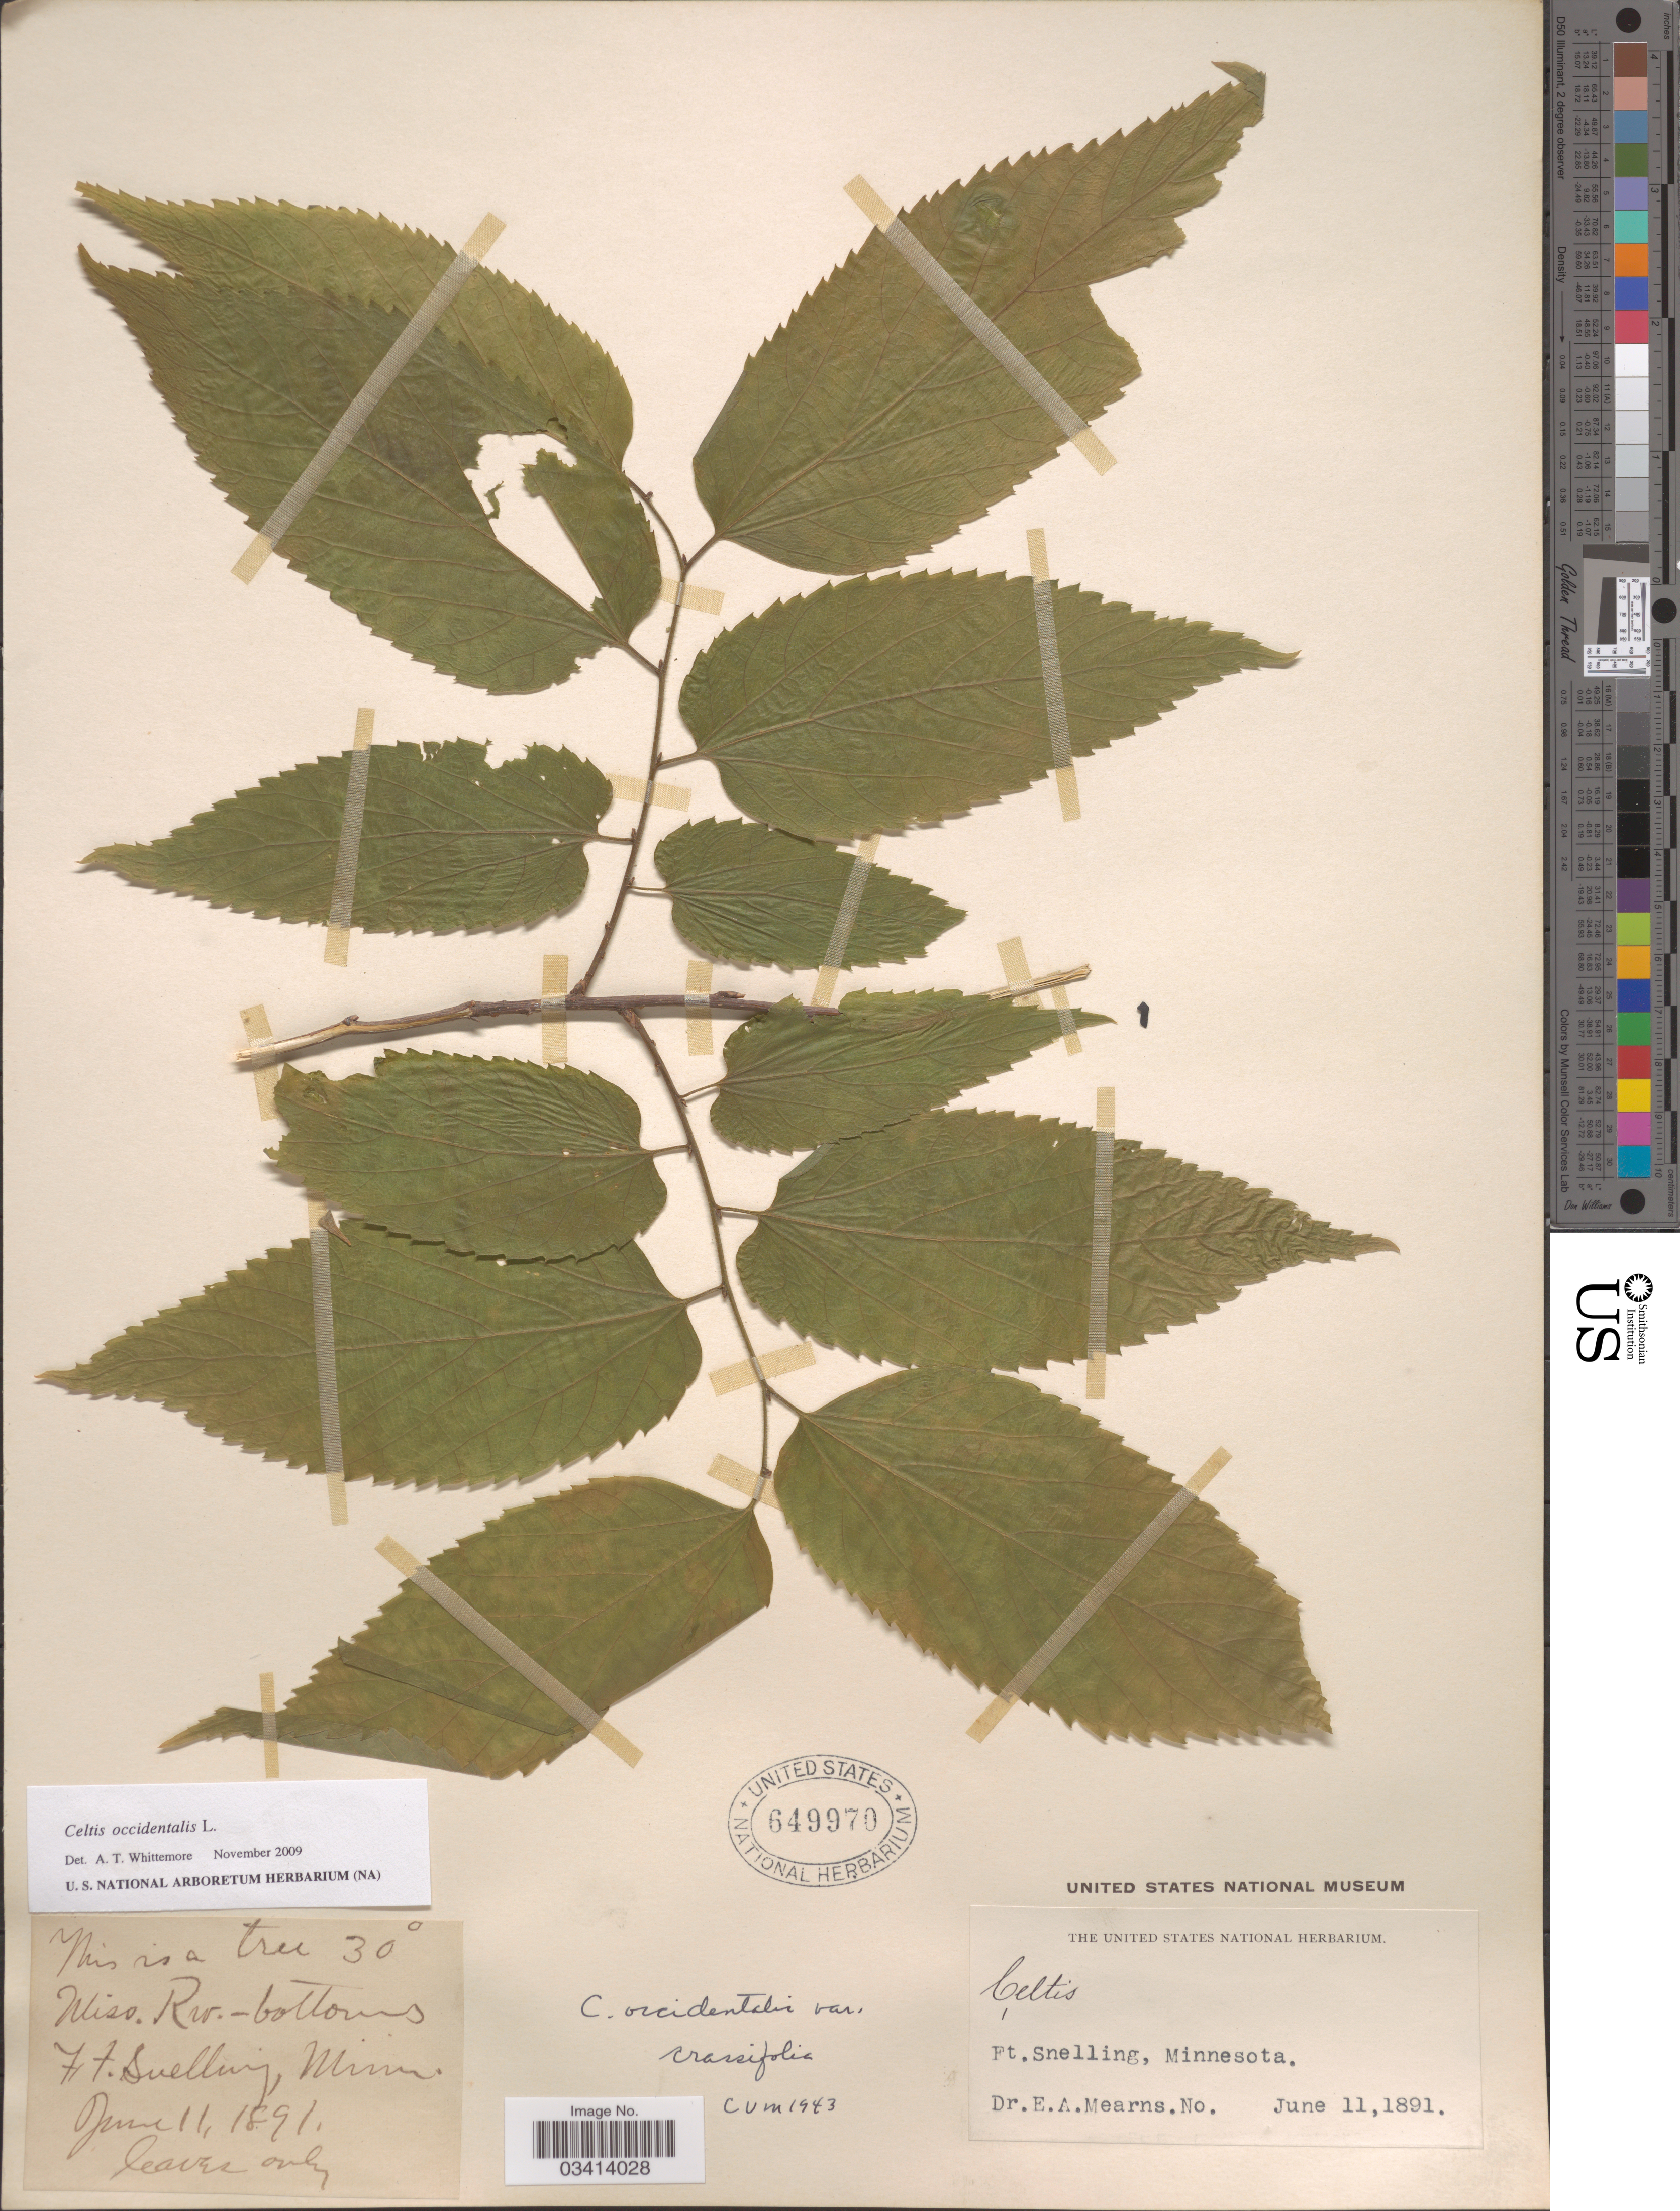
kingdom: Plantae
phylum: Tracheophyta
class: Magnoliopsida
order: Rosales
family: Cannabaceae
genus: Celtis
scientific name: Celtis occidentalis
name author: L.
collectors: E. A. Mearns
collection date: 1891-06-11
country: United States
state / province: Minnesota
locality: Ft. Snelling. Miss. Riv. -bottoms.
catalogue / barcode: US 649970